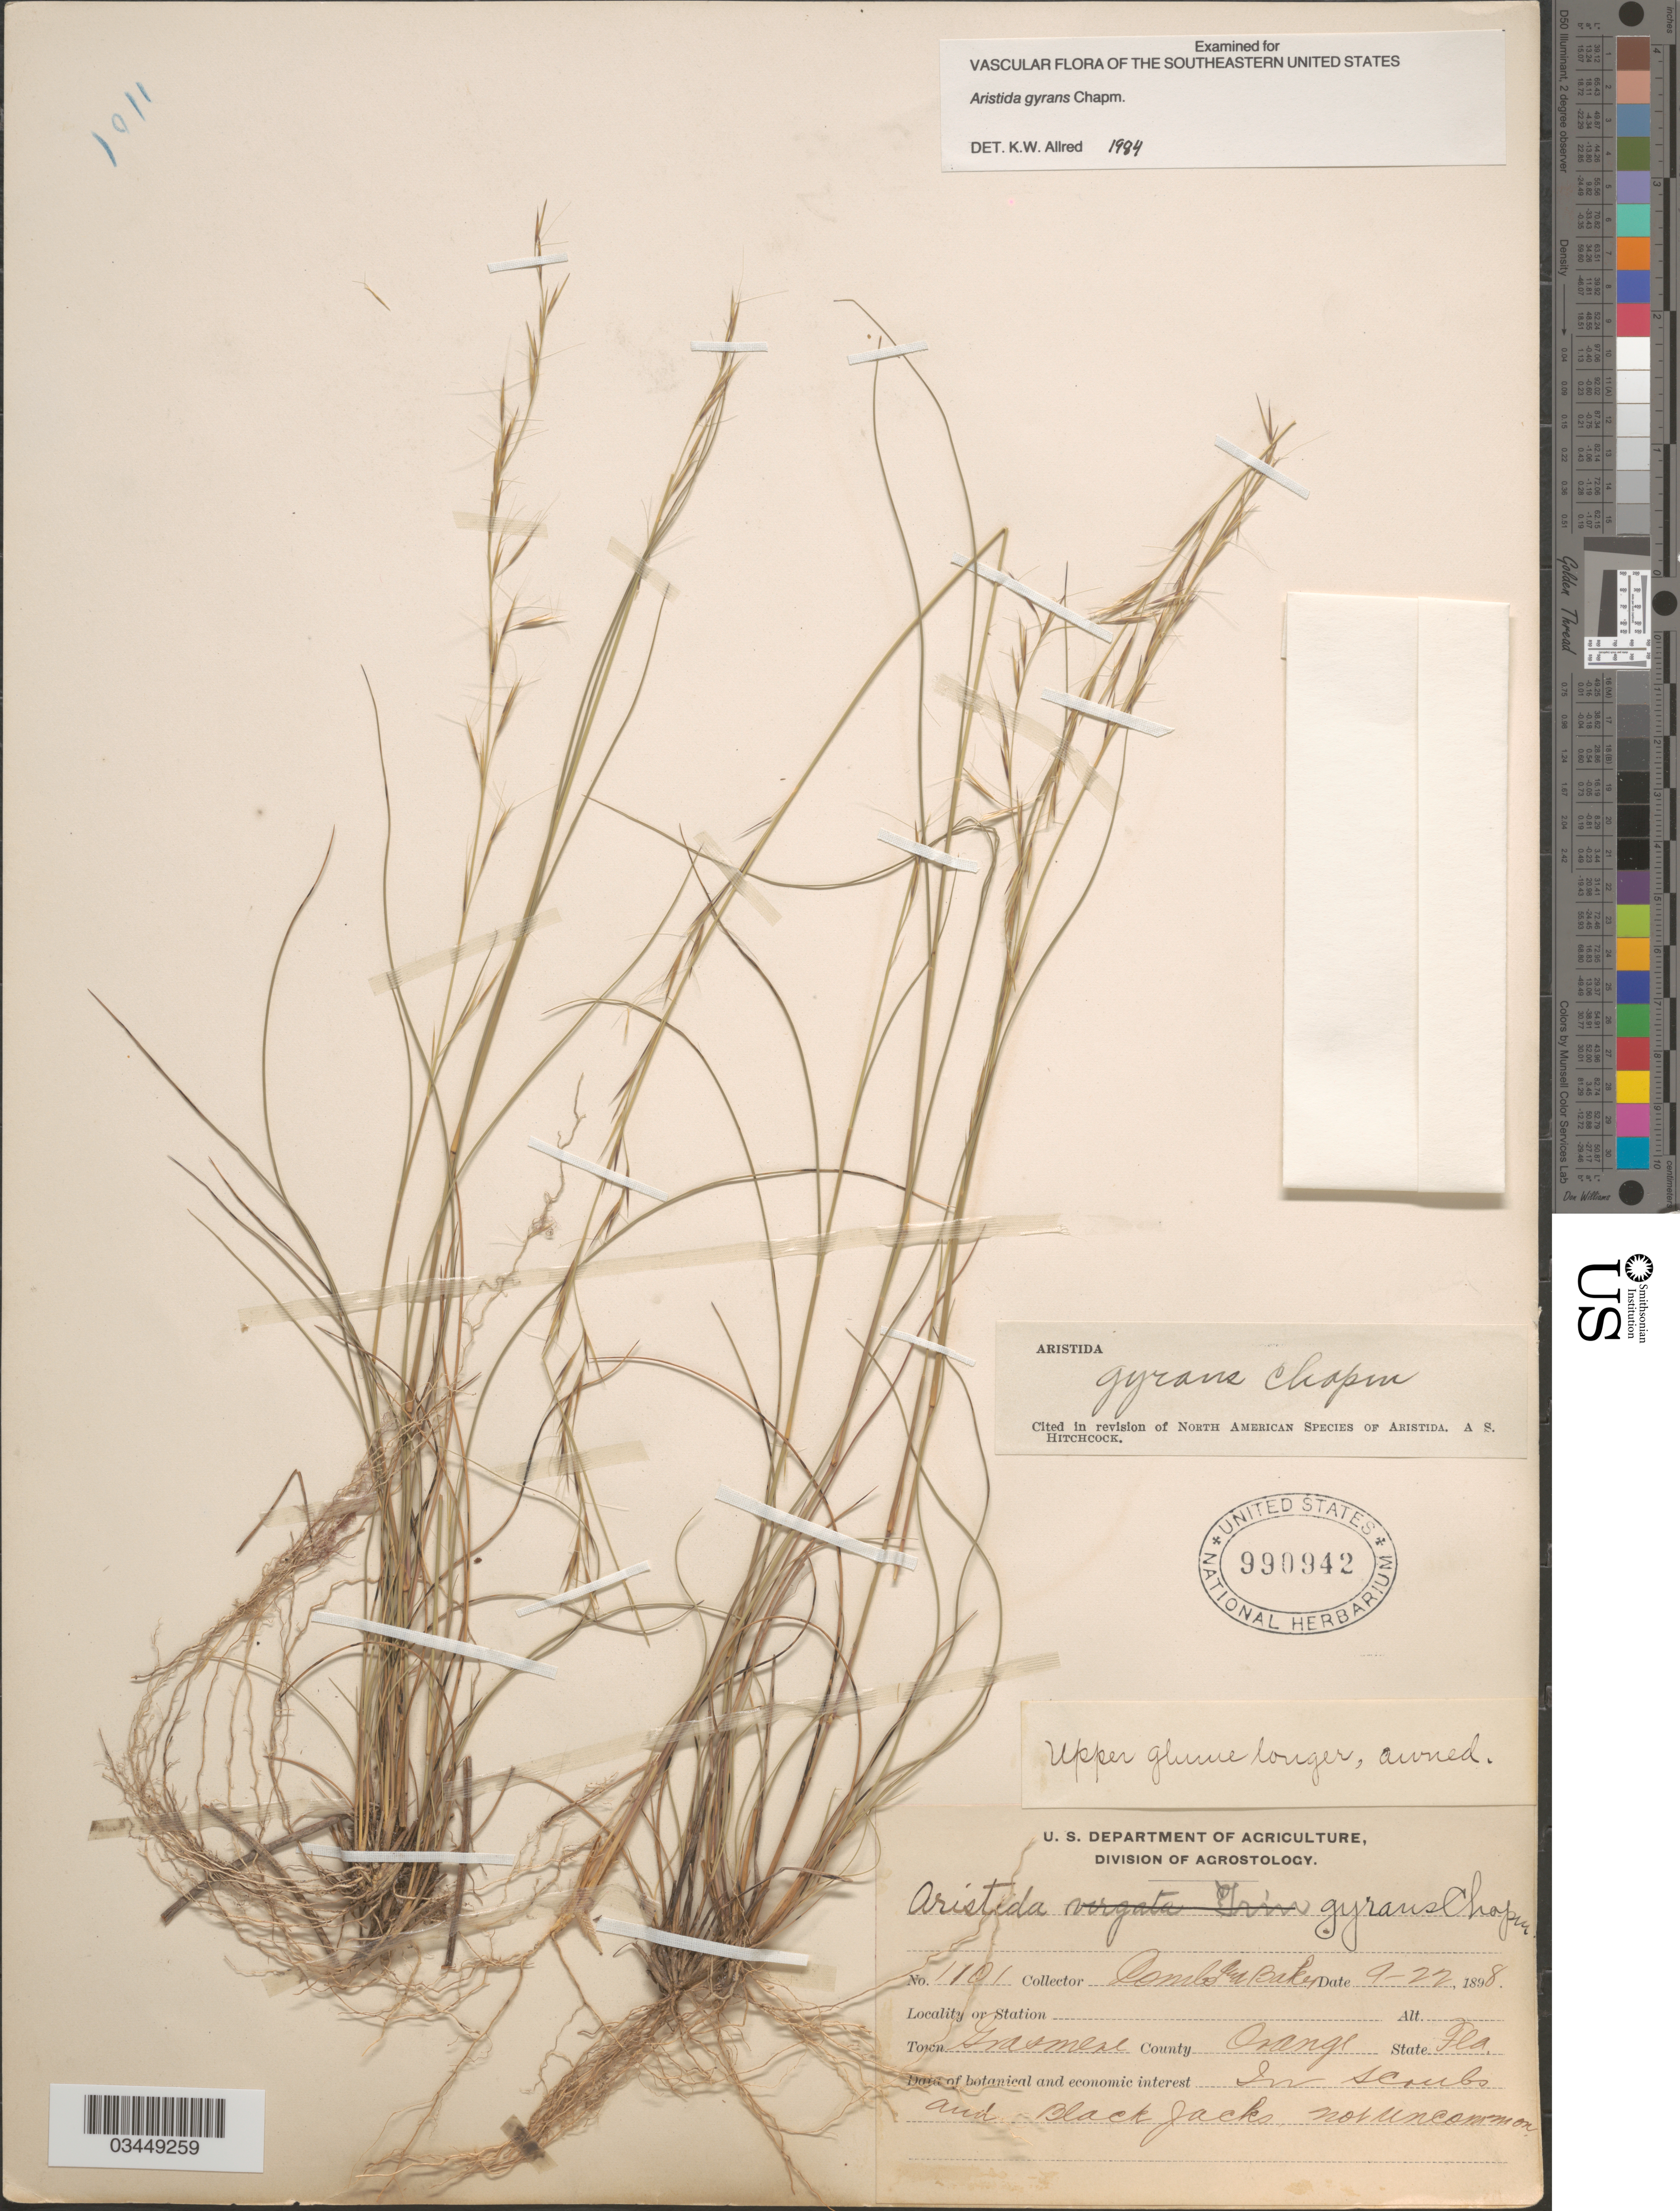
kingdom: Plantae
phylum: Tracheophyta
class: Liliopsida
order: Poales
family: Poaceae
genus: Aristida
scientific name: Aristida gyrans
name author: Chapm.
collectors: -. Combs & Baker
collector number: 1101*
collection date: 1898-09-22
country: United States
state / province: Florida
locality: Town Grasmere. County Orange.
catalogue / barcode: US 990942